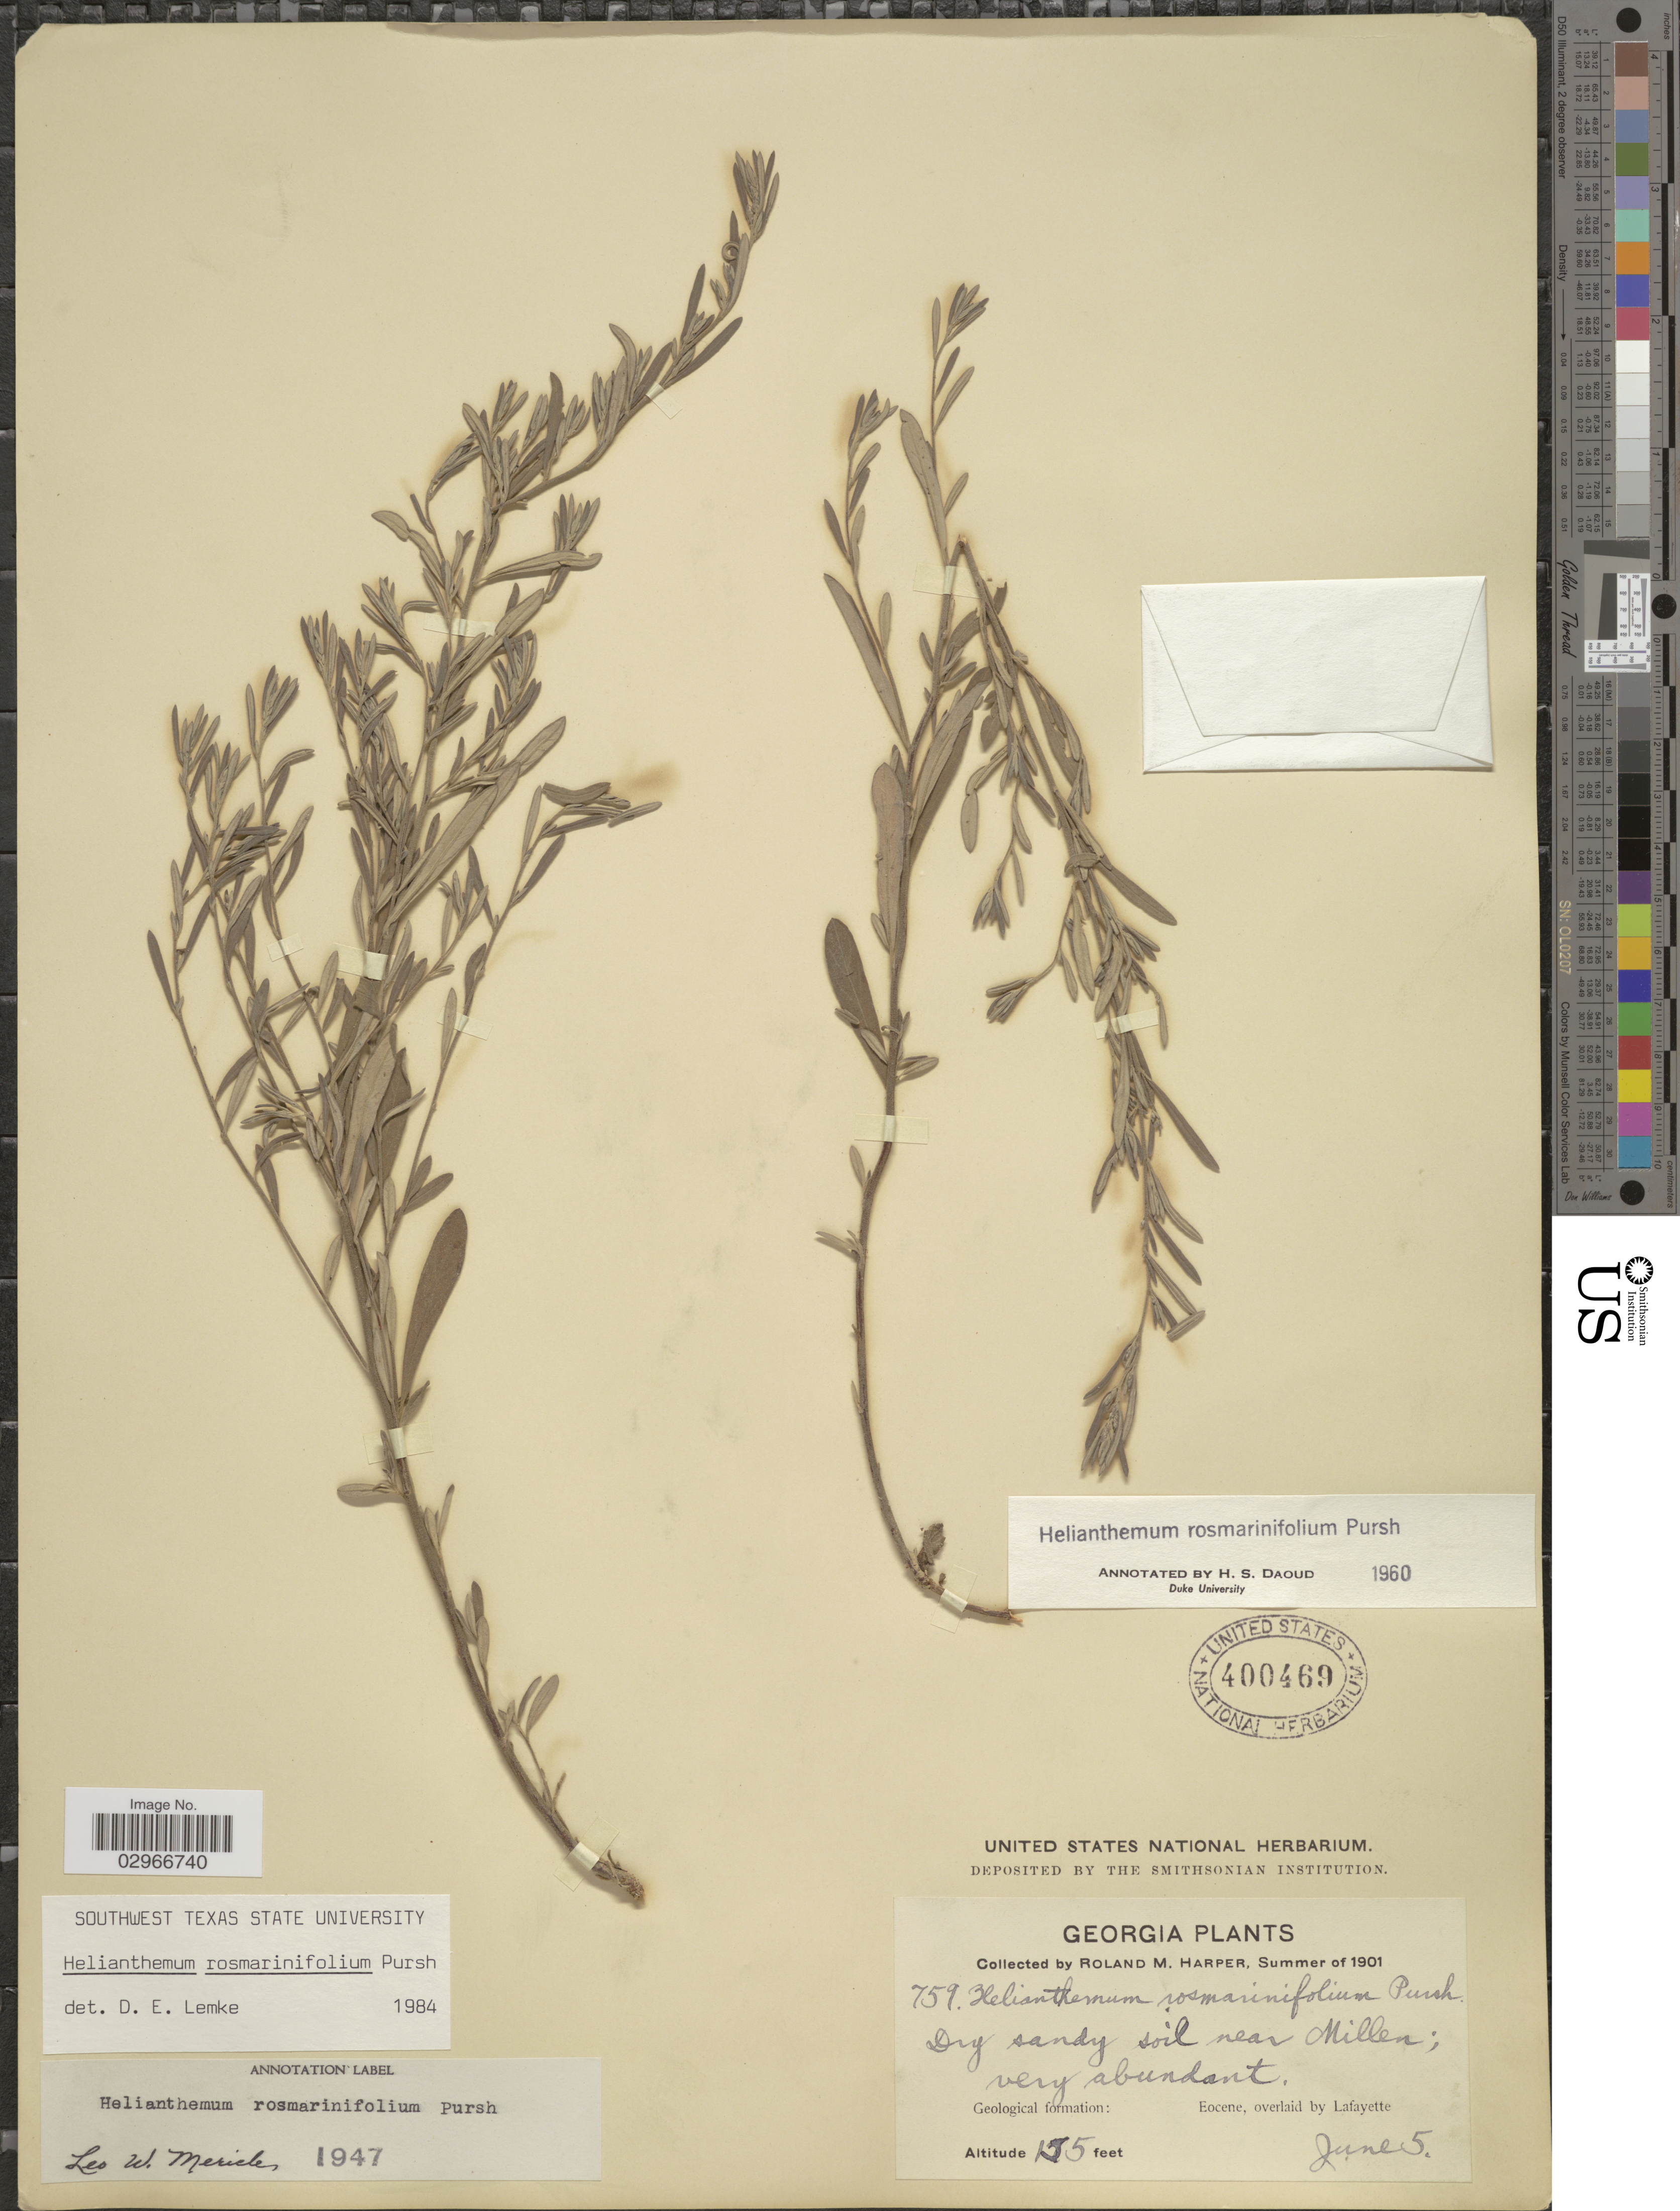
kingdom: Plantae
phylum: Tracheophyta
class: Magnoliopsida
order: Malvales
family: Cistaceae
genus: Helianthemum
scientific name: Helianthemum rosmarinifolium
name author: Pursh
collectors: R. M. Harper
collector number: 759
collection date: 1901-06-05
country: United States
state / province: Georgia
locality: Dry sandy soil near Miller, Geological formation: Eocene, overlaid by Lafayette.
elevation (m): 47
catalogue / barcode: US 400469